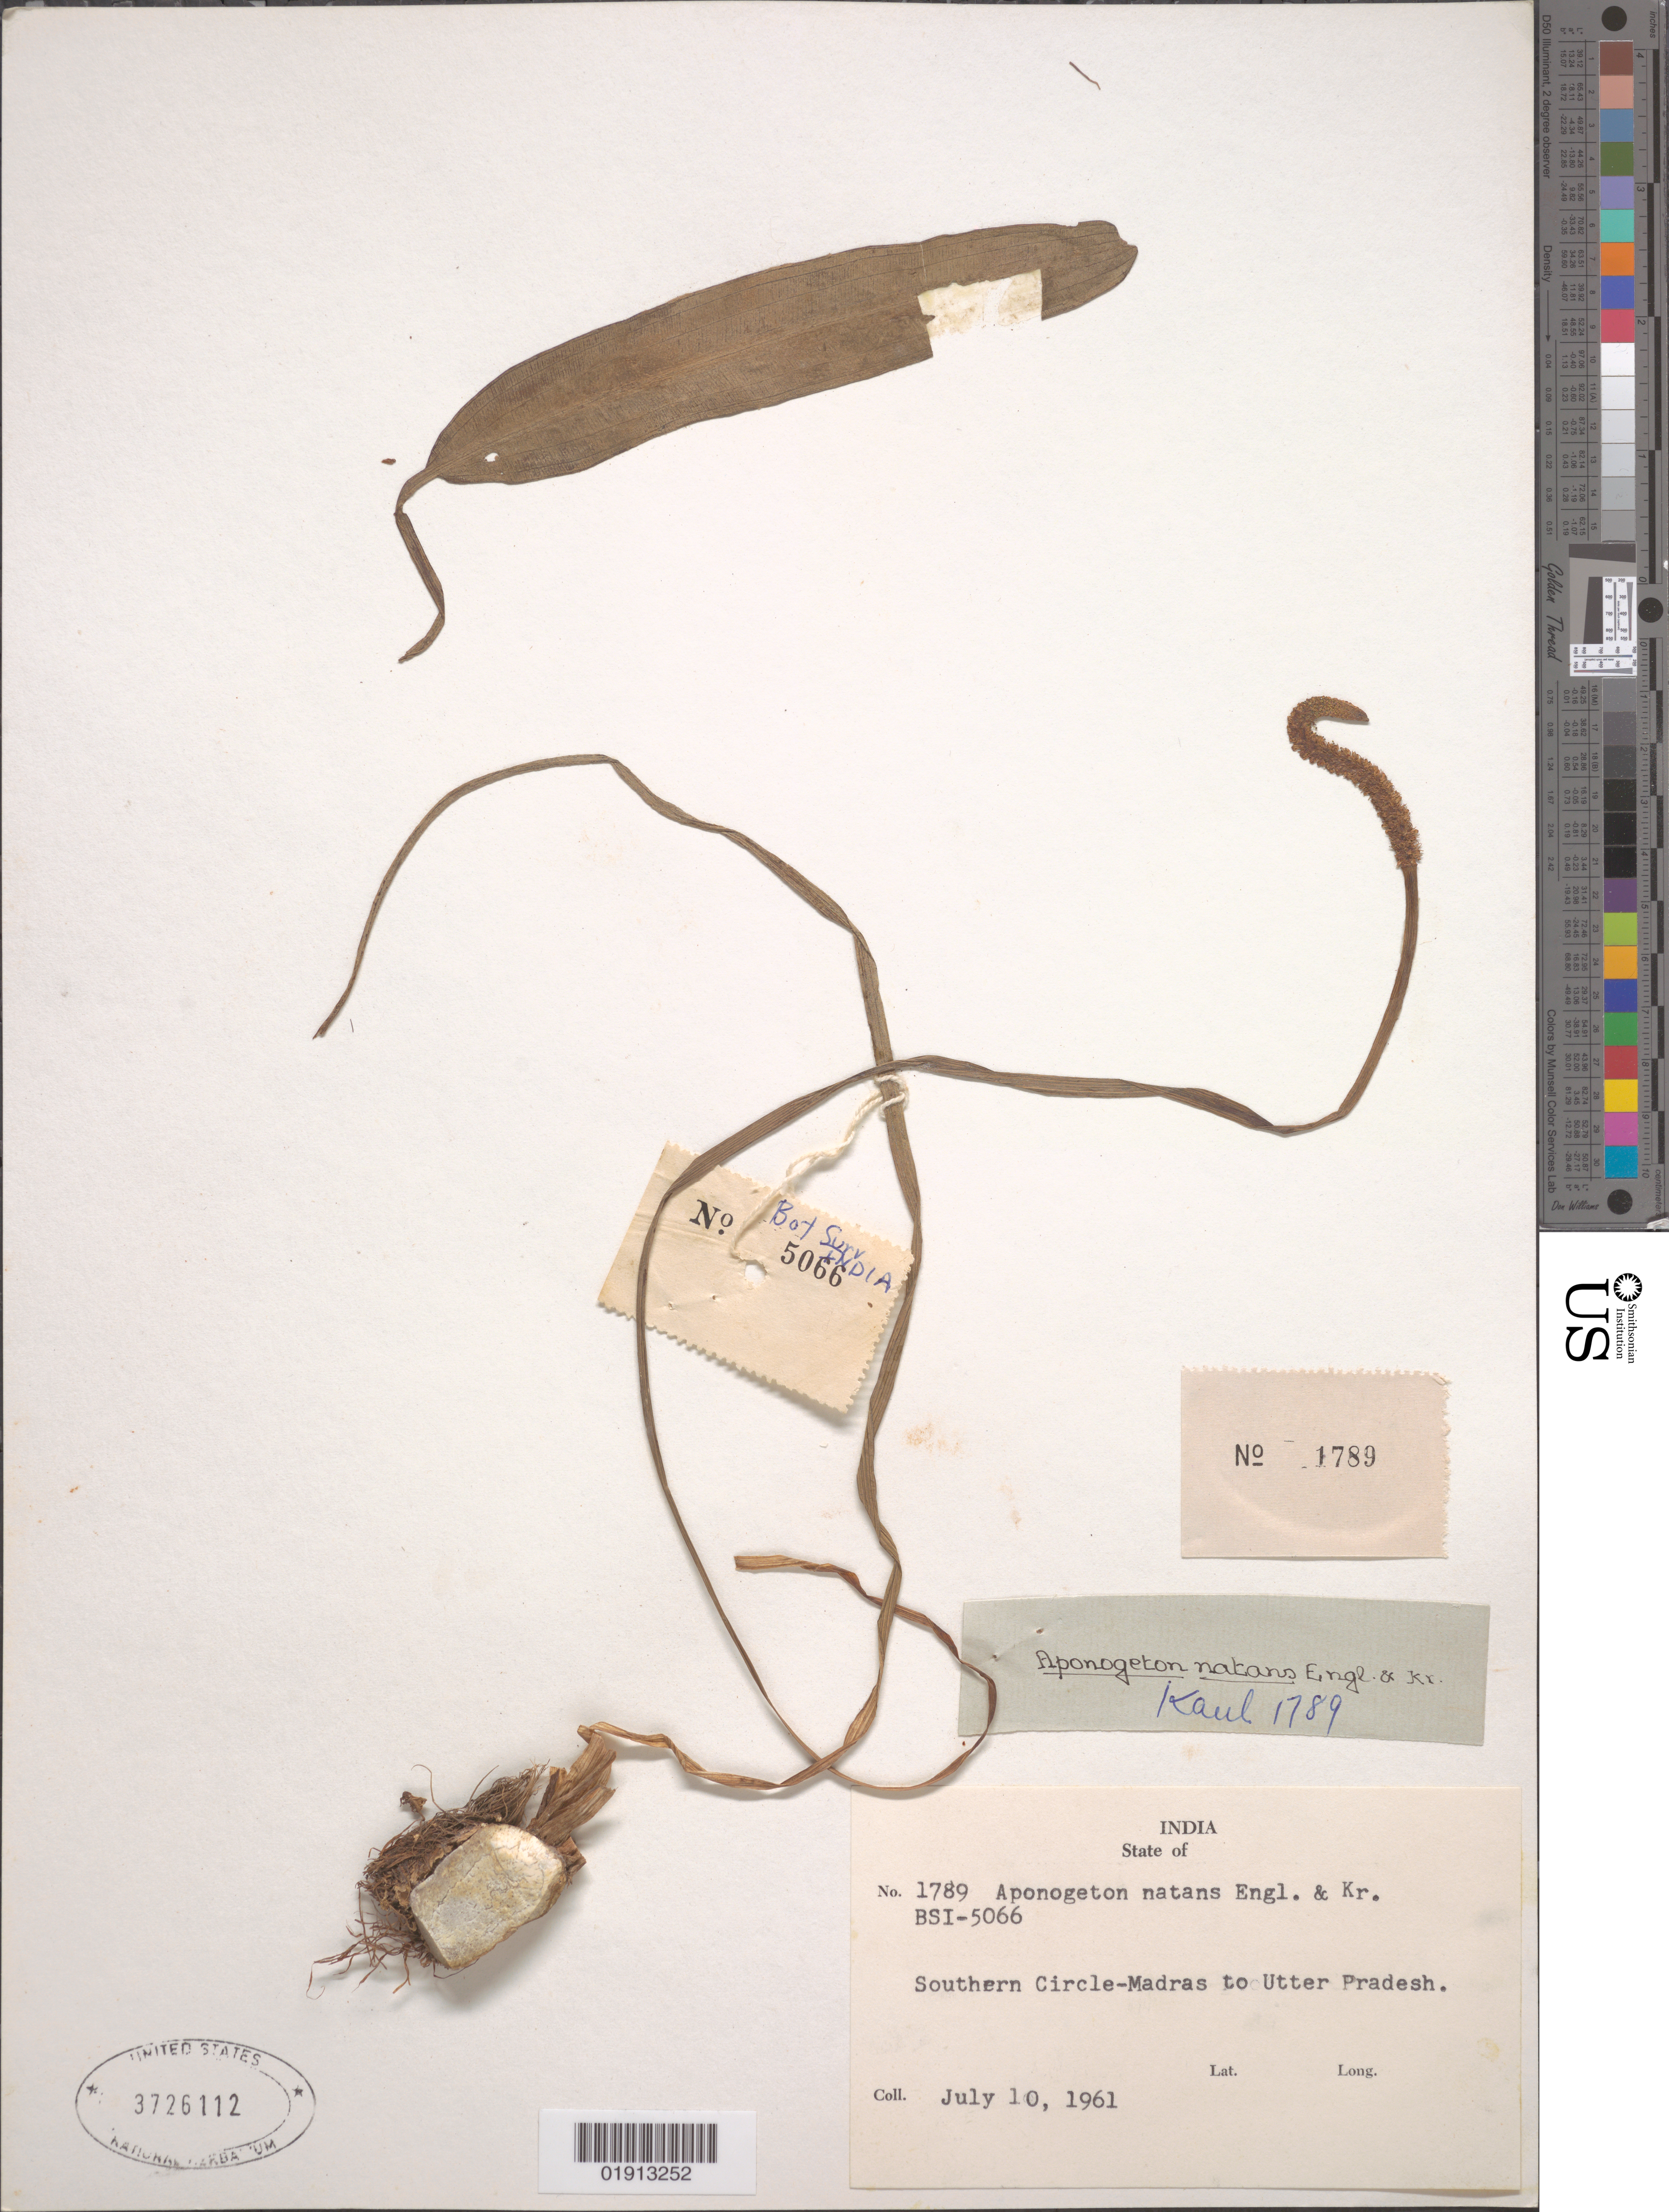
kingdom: Plantae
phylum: Tracheophyta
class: Liliopsida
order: Alismatales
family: Aponogetonaceae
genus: Aponogeton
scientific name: Aponogeton natans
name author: Engl. & K. Krause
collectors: R. Kaul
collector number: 1789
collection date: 1961-07-10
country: India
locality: Southern Circle-Madras to Utter Pradesh.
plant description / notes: BSI-5066 is the Botanical Survey of India. No collector listed, however R. B. Kaul was the likely collector as noted on the annotation label.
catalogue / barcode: US 3726112